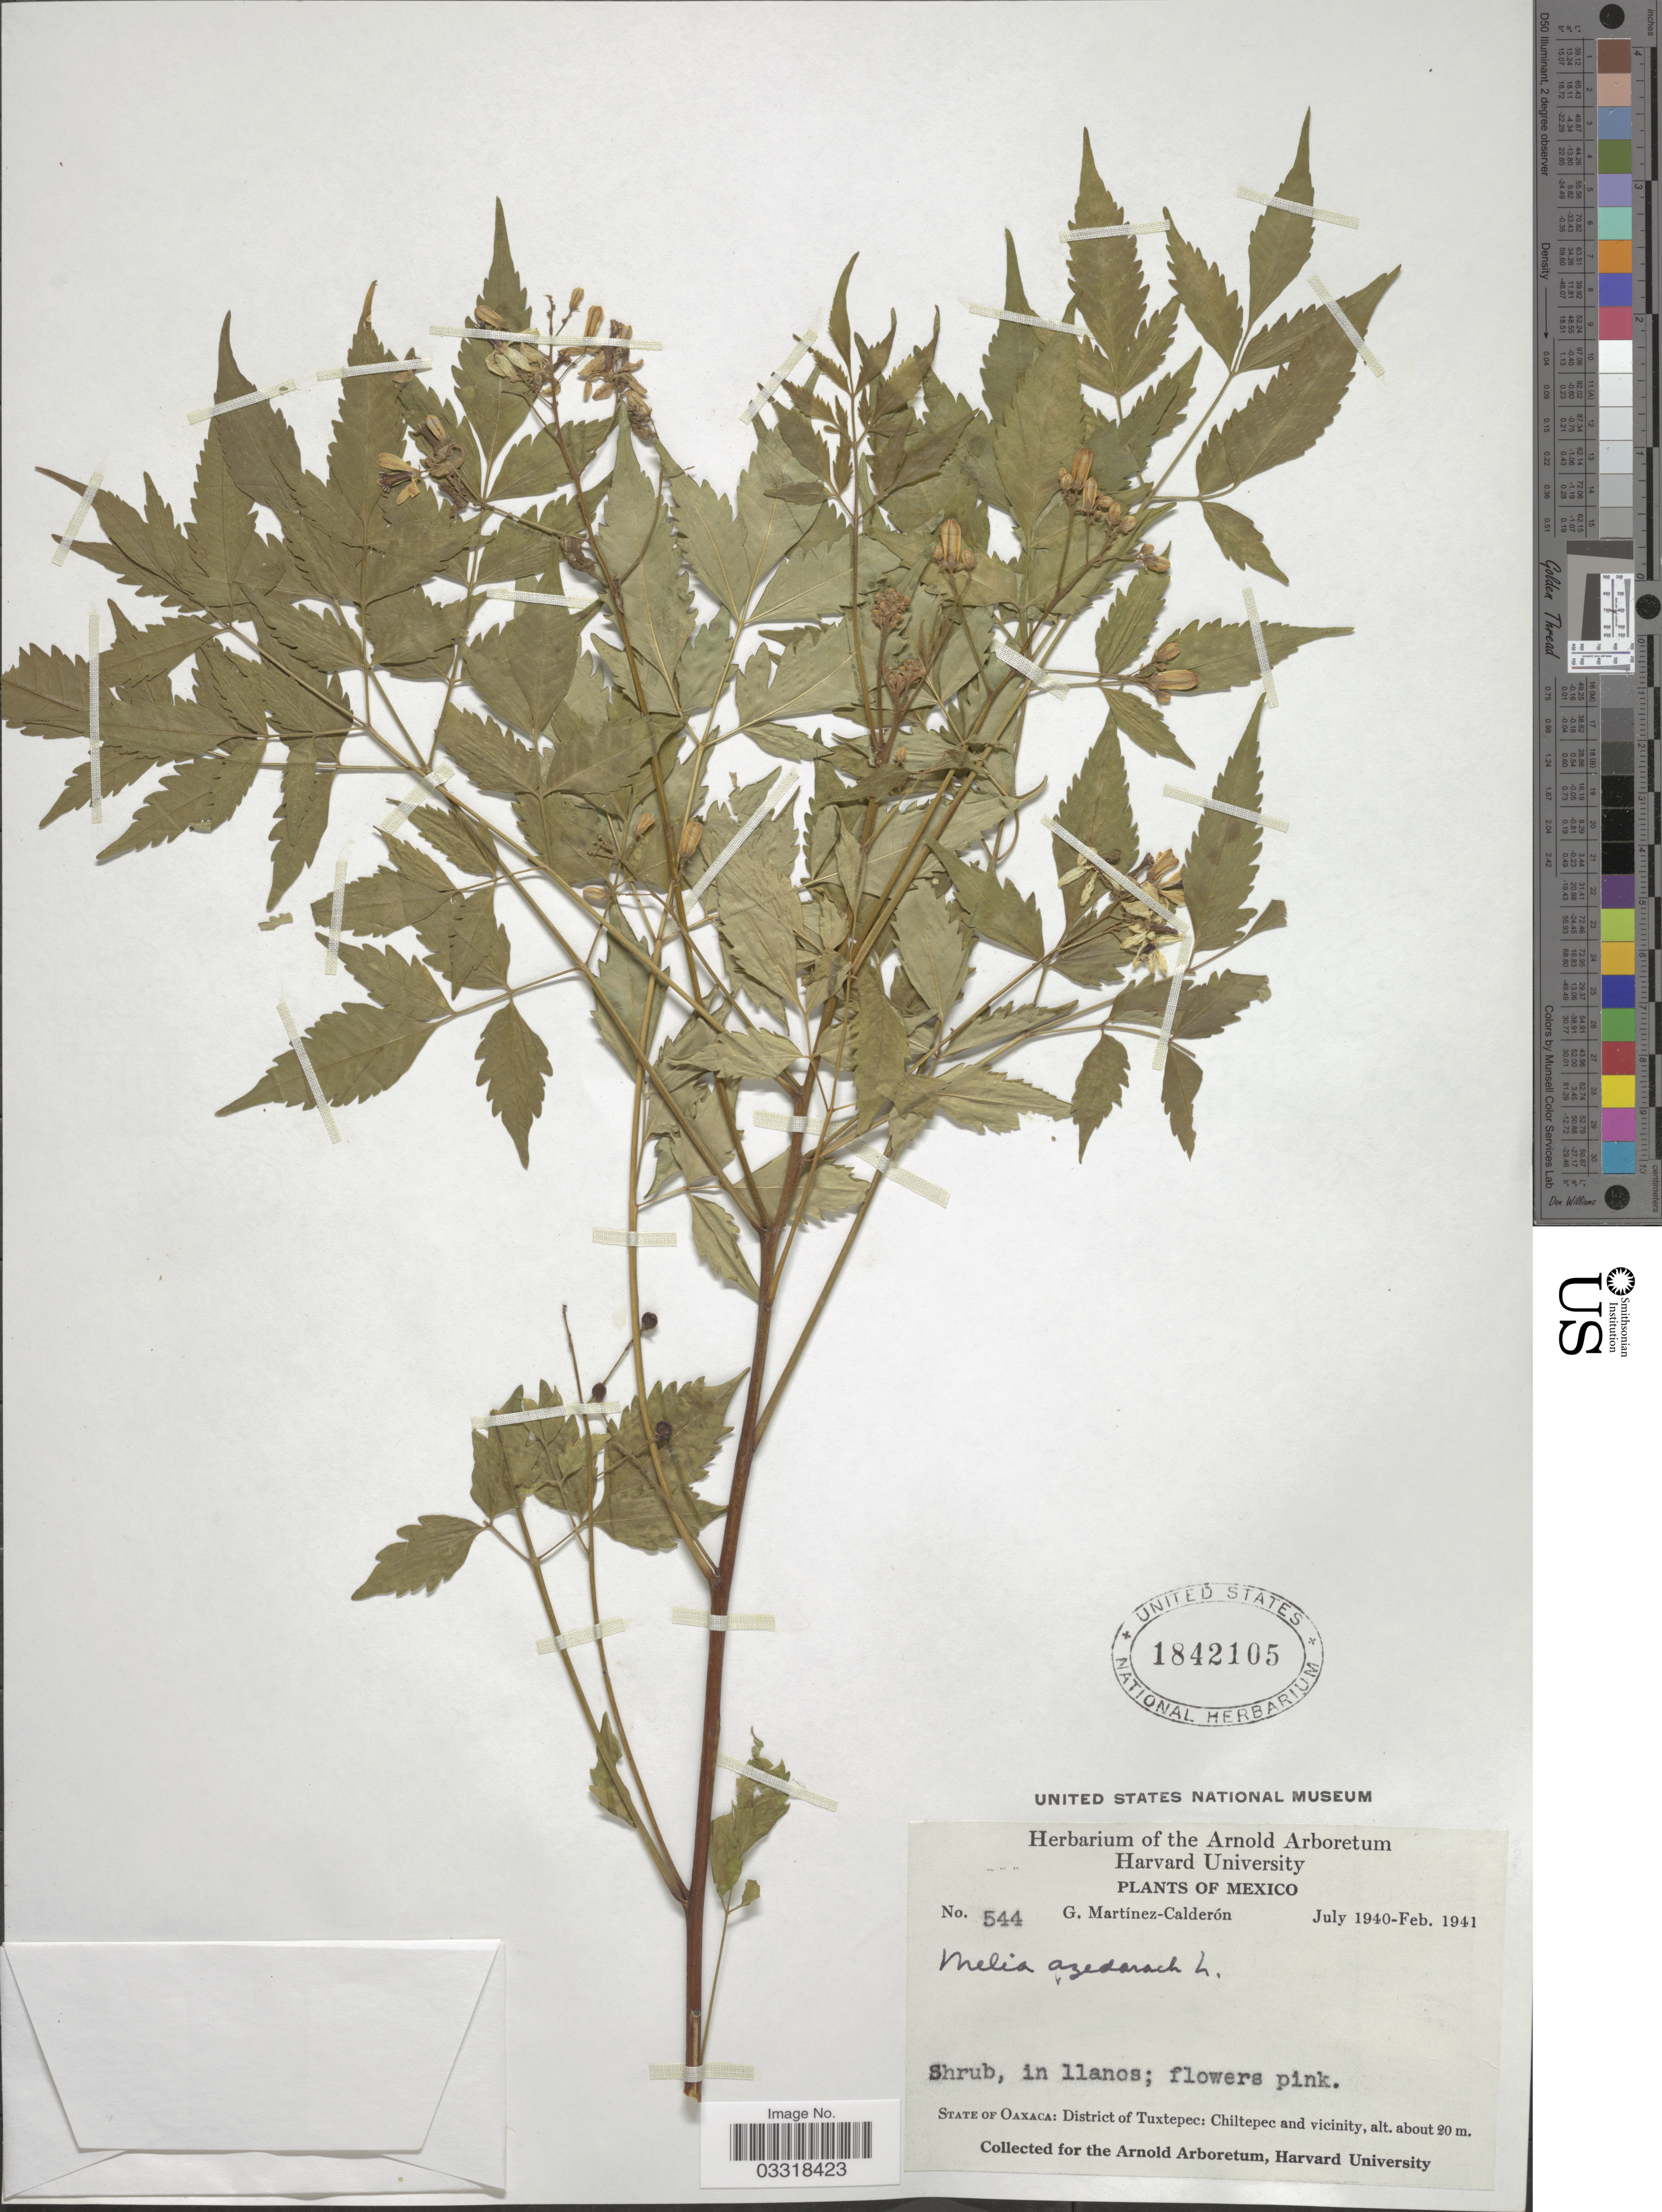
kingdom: Plantae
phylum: Tracheophyta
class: Magnoliopsida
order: Sapindales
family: Meliaceae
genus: Melia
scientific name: Melia azedarach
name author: L.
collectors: G. Martínez Calderón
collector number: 544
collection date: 1940-07/1941-02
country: Mexico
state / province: Oaxaca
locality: District of Tuxtepec; Chiltepec and vicinity.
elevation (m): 20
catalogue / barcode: US 1842105